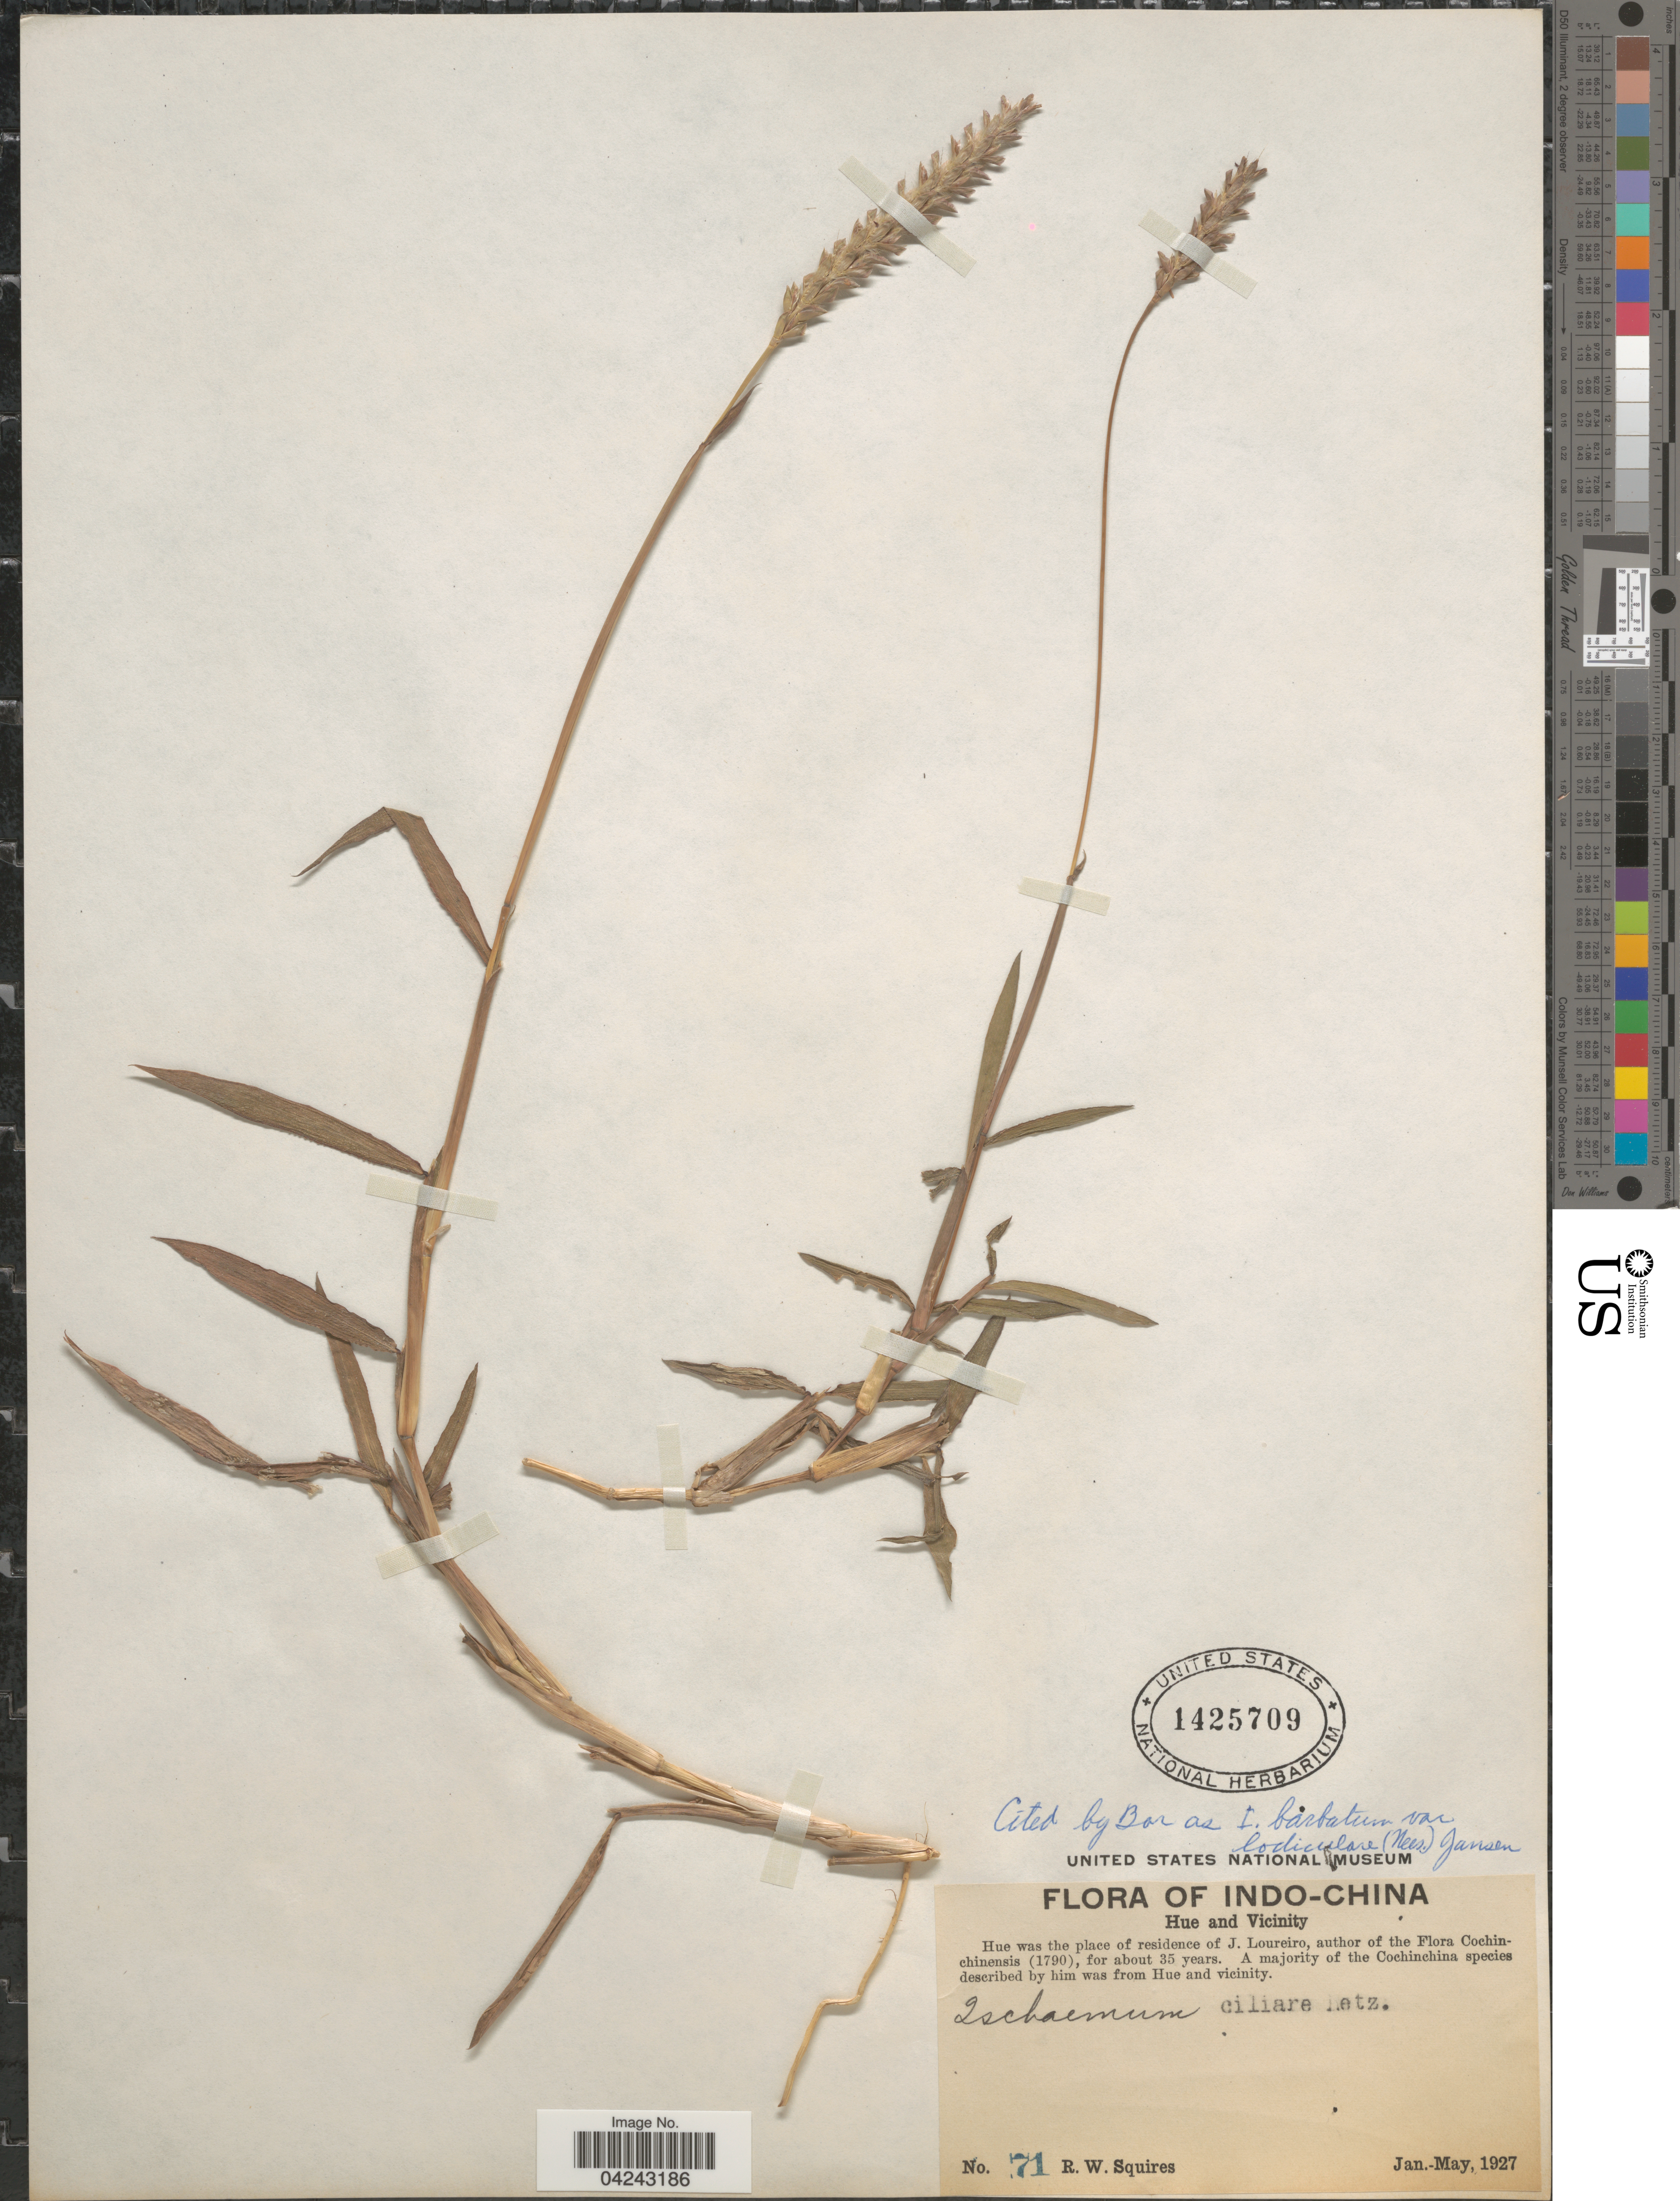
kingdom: Plantae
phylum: Tracheophyta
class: Liliopsida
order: Poales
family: Poaceae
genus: Ischaemum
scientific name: Ischaemum barbatum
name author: Blume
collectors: R. Squires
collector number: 71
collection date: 1927-01/1927-05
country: Vietnam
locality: Indo-China. Hue and Vicinity.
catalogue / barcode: US 1425709